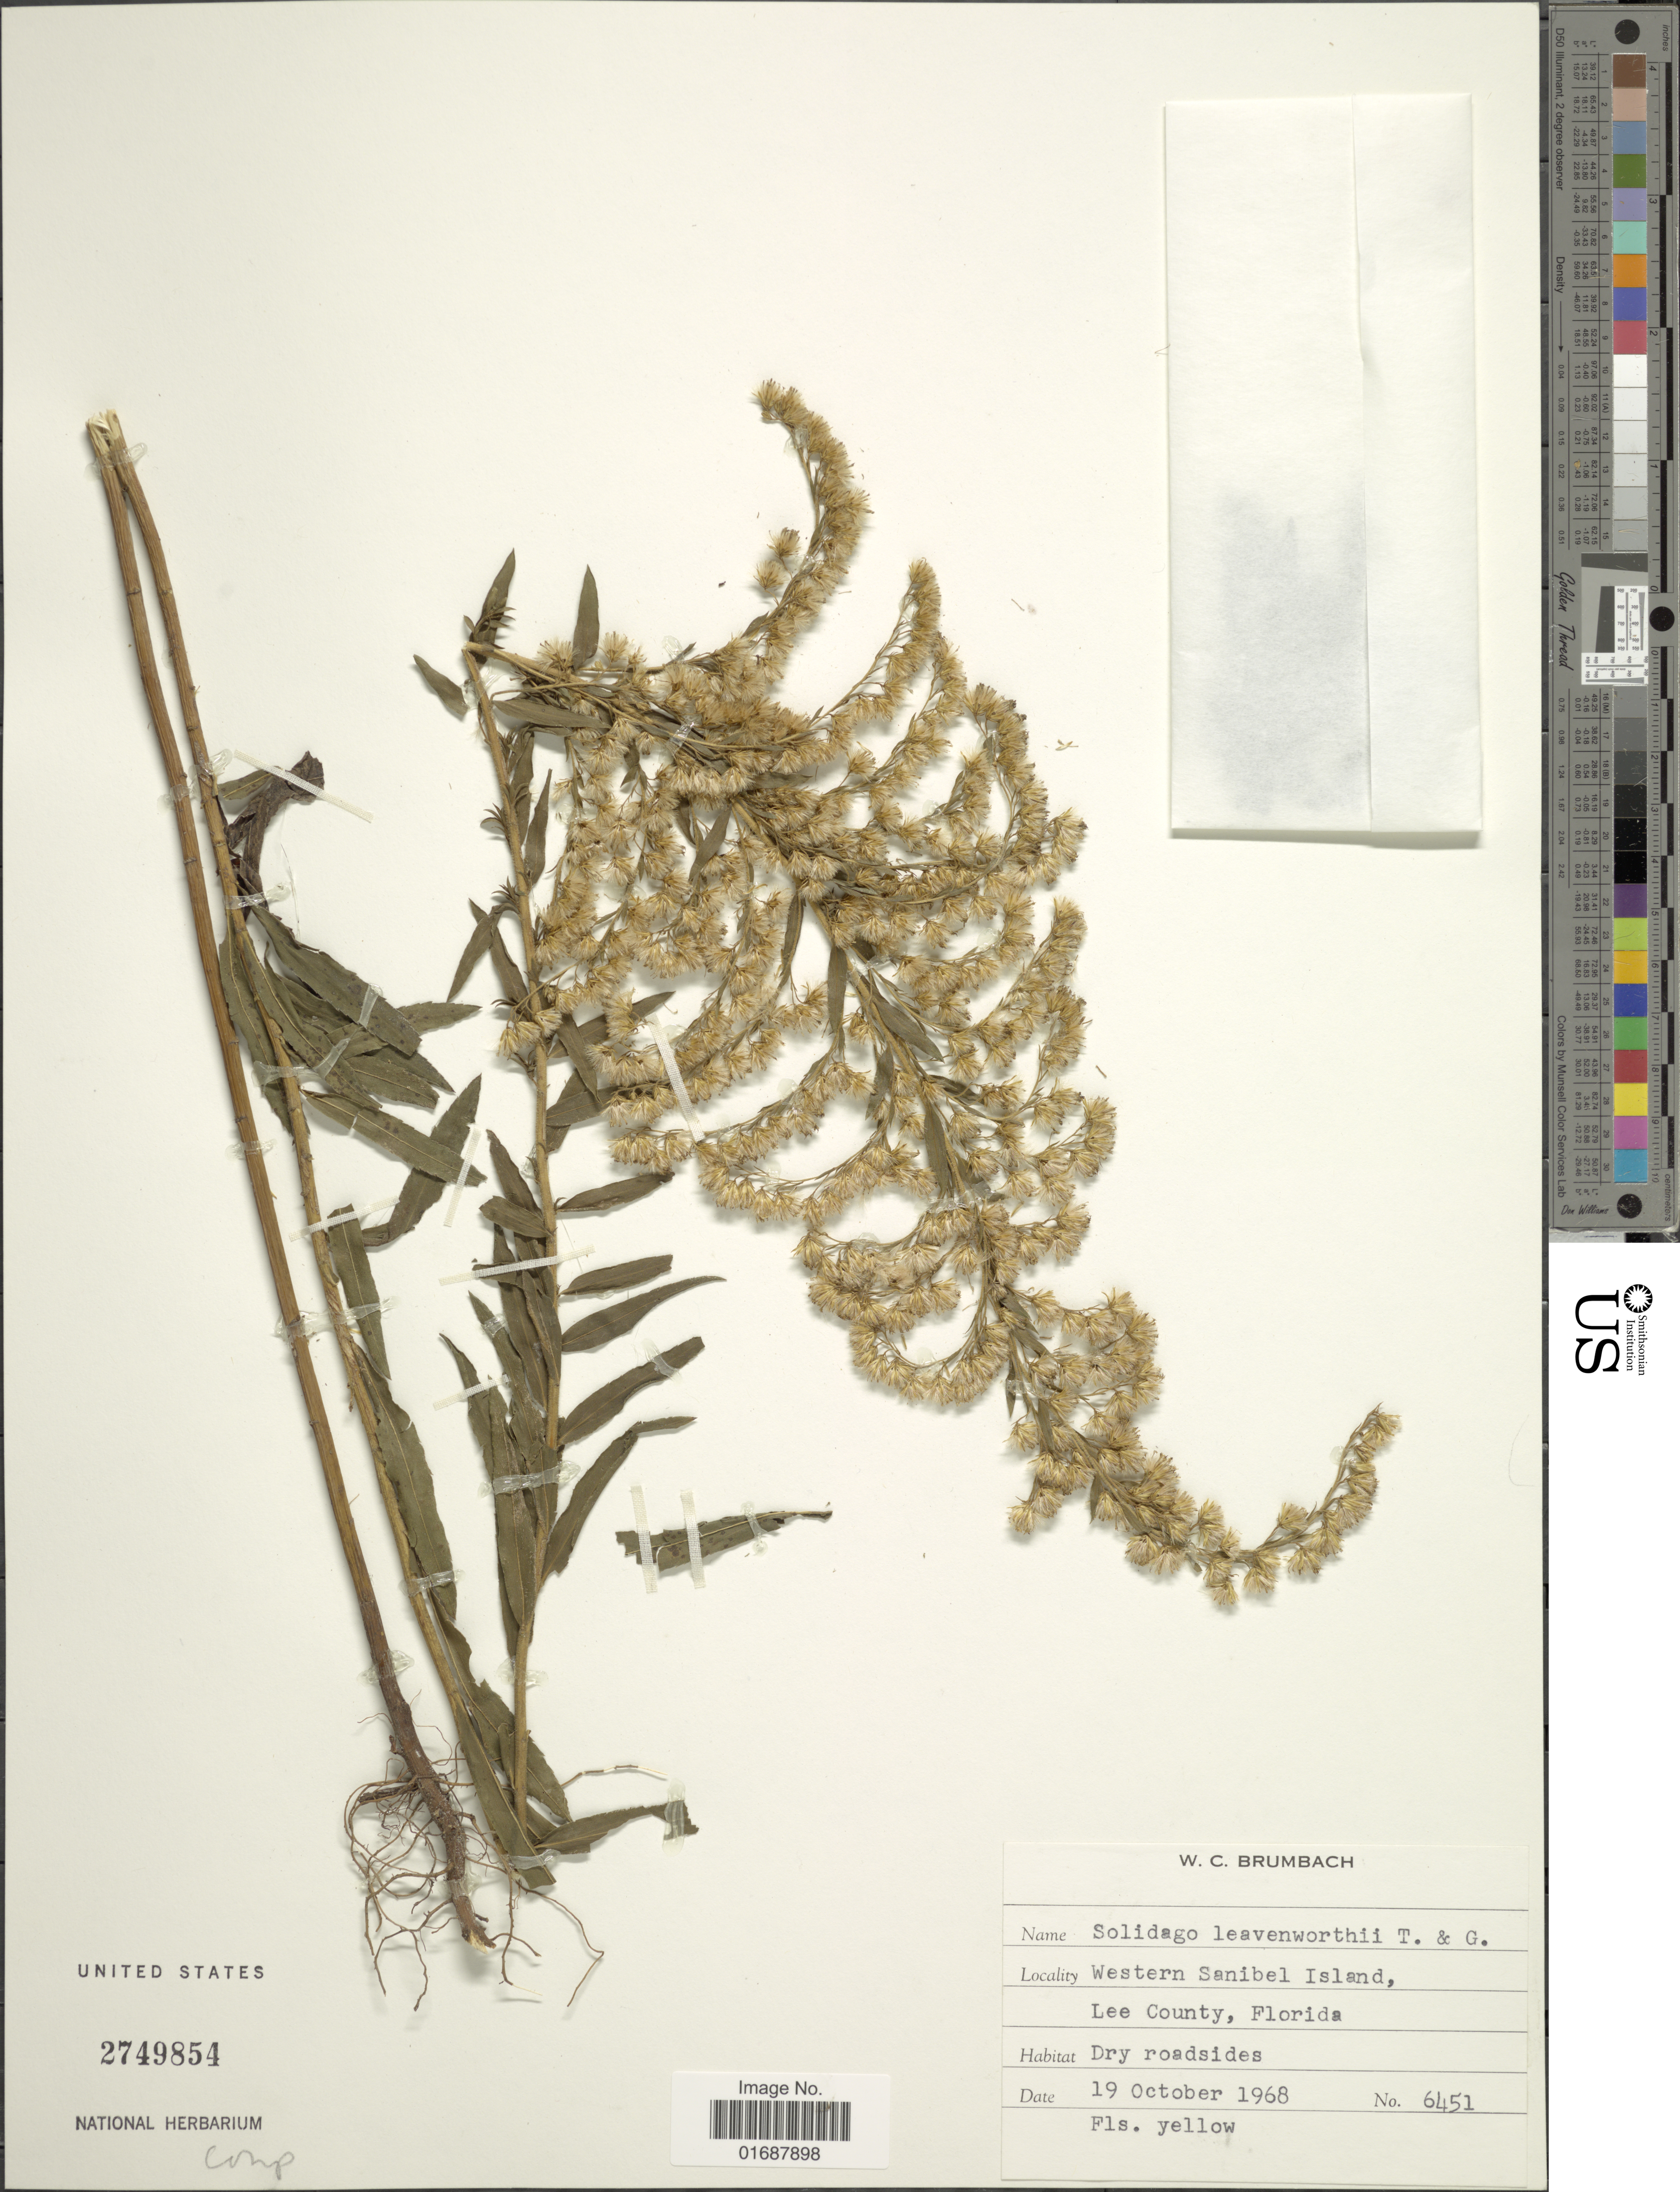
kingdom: Plantae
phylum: Tracheophyta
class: Magnoliopsida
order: Asterales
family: Asteraceae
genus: Solidago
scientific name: Solidago leavenworthii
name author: Torr. & A. Gray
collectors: W. C. Brumbach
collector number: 6451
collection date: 1968-10-19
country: United States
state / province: Florida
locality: Western Sanibel Island, Lee County, Florida.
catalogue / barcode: US 2749854